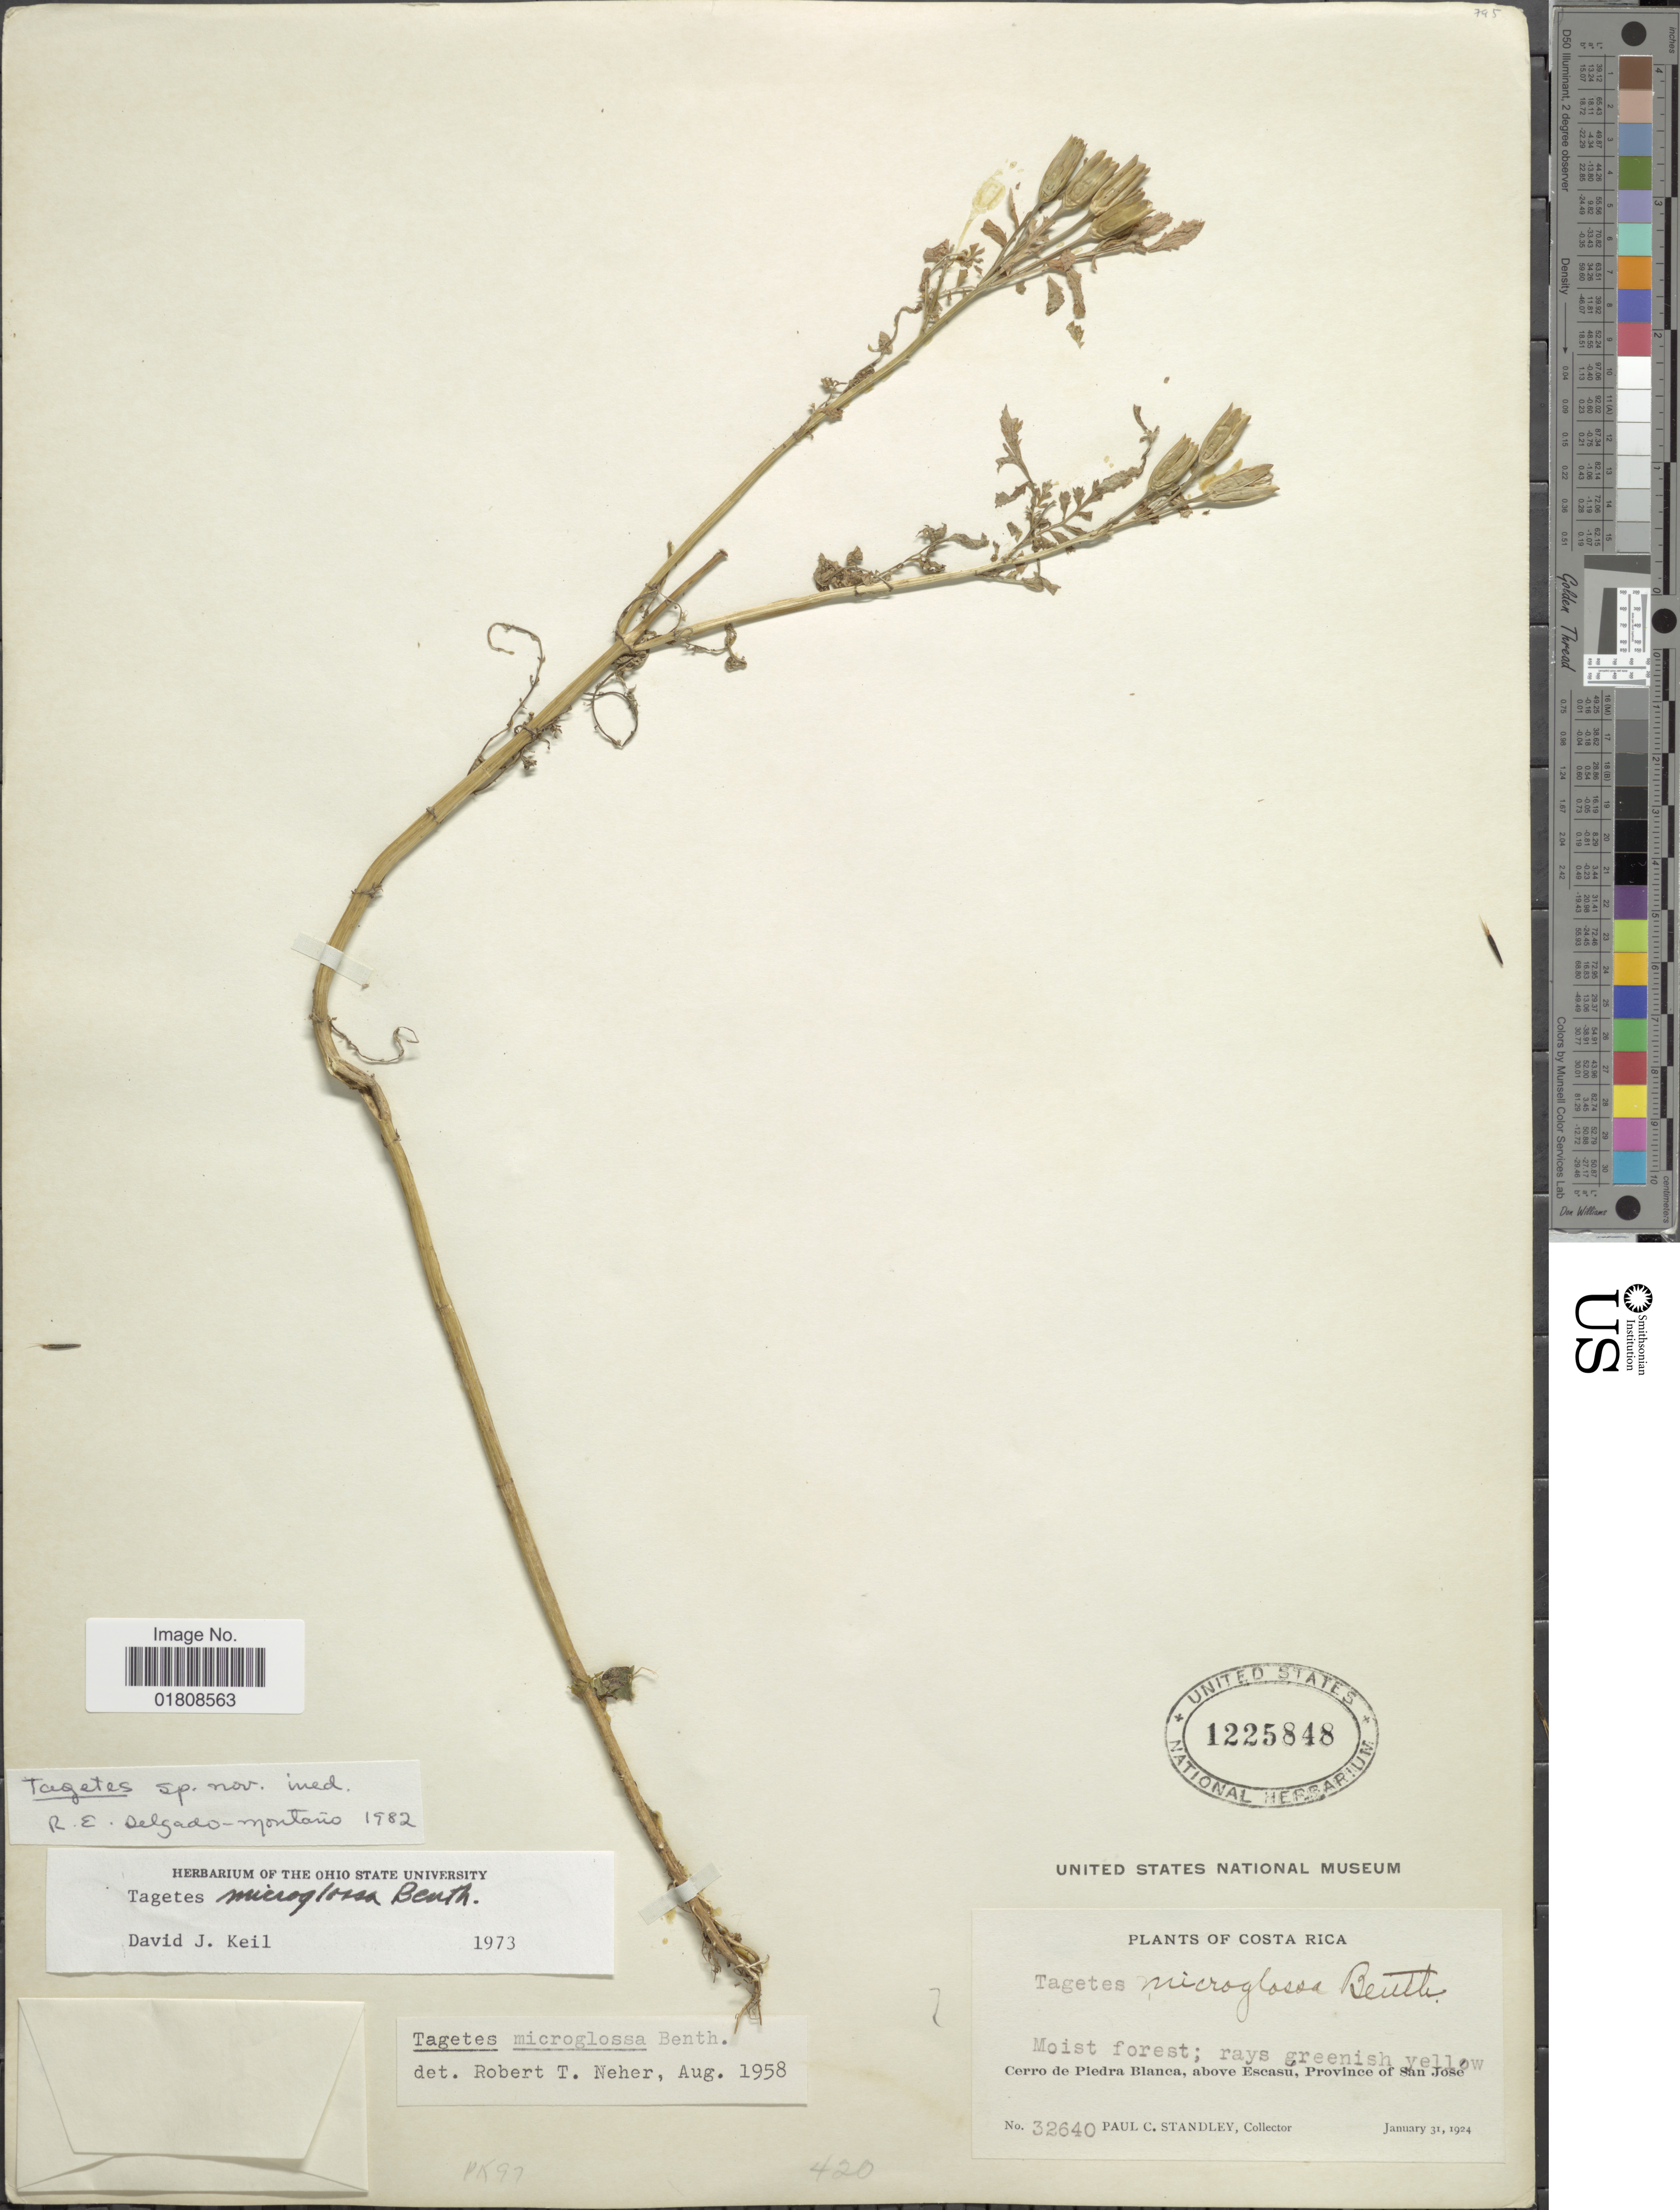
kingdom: Plantae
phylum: Tracheophyta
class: Magnoliopsida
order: Asterales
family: Asteraceae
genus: Tagetes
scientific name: Tagetes sp.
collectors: P. C. Standley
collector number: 32640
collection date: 1924-01-31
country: Costa Rica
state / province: San José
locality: Cerro de Piedra Blanca, above Escasu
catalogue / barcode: US 1225848